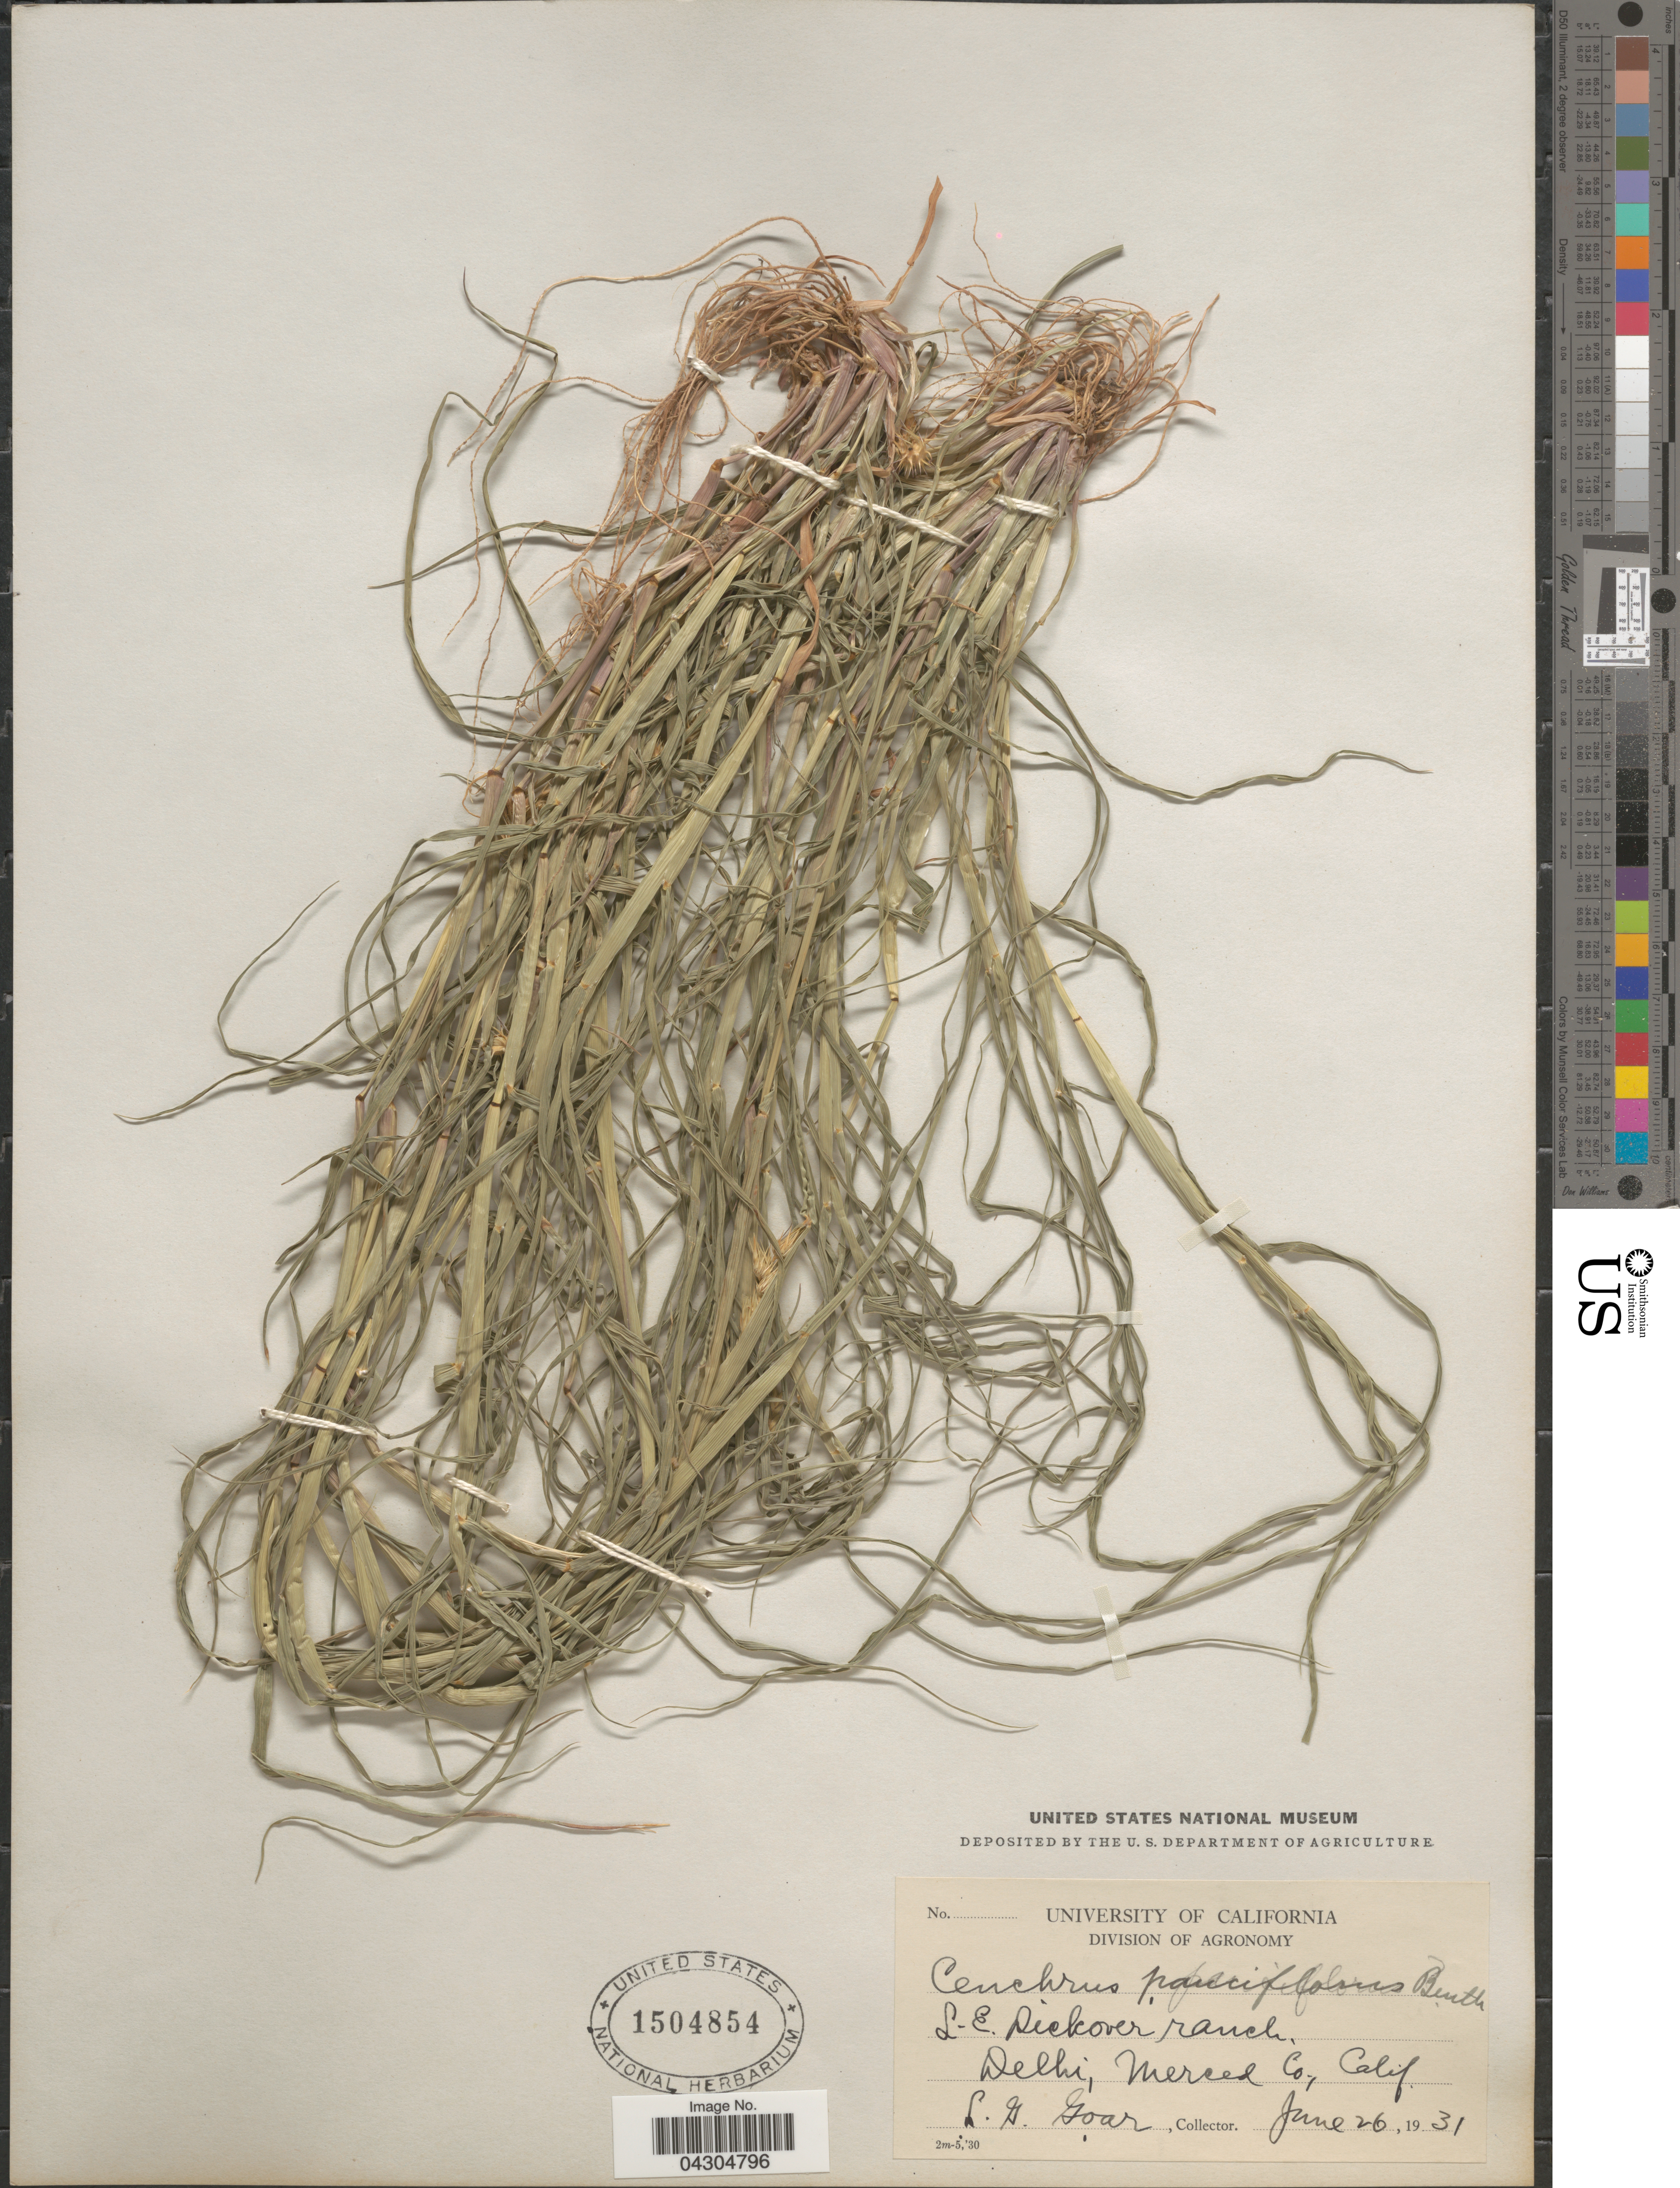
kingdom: Plantae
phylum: Tracheophyta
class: Liliopsida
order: Poales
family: Poaceae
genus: Cenchrus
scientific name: Cenchrus longispinus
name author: (Hack.) Fernald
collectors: L. Goar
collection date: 1931-06-26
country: United States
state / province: California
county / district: Merced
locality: L.E. Dickover ranch. Delhi, Merced Co.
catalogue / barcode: US 1504854